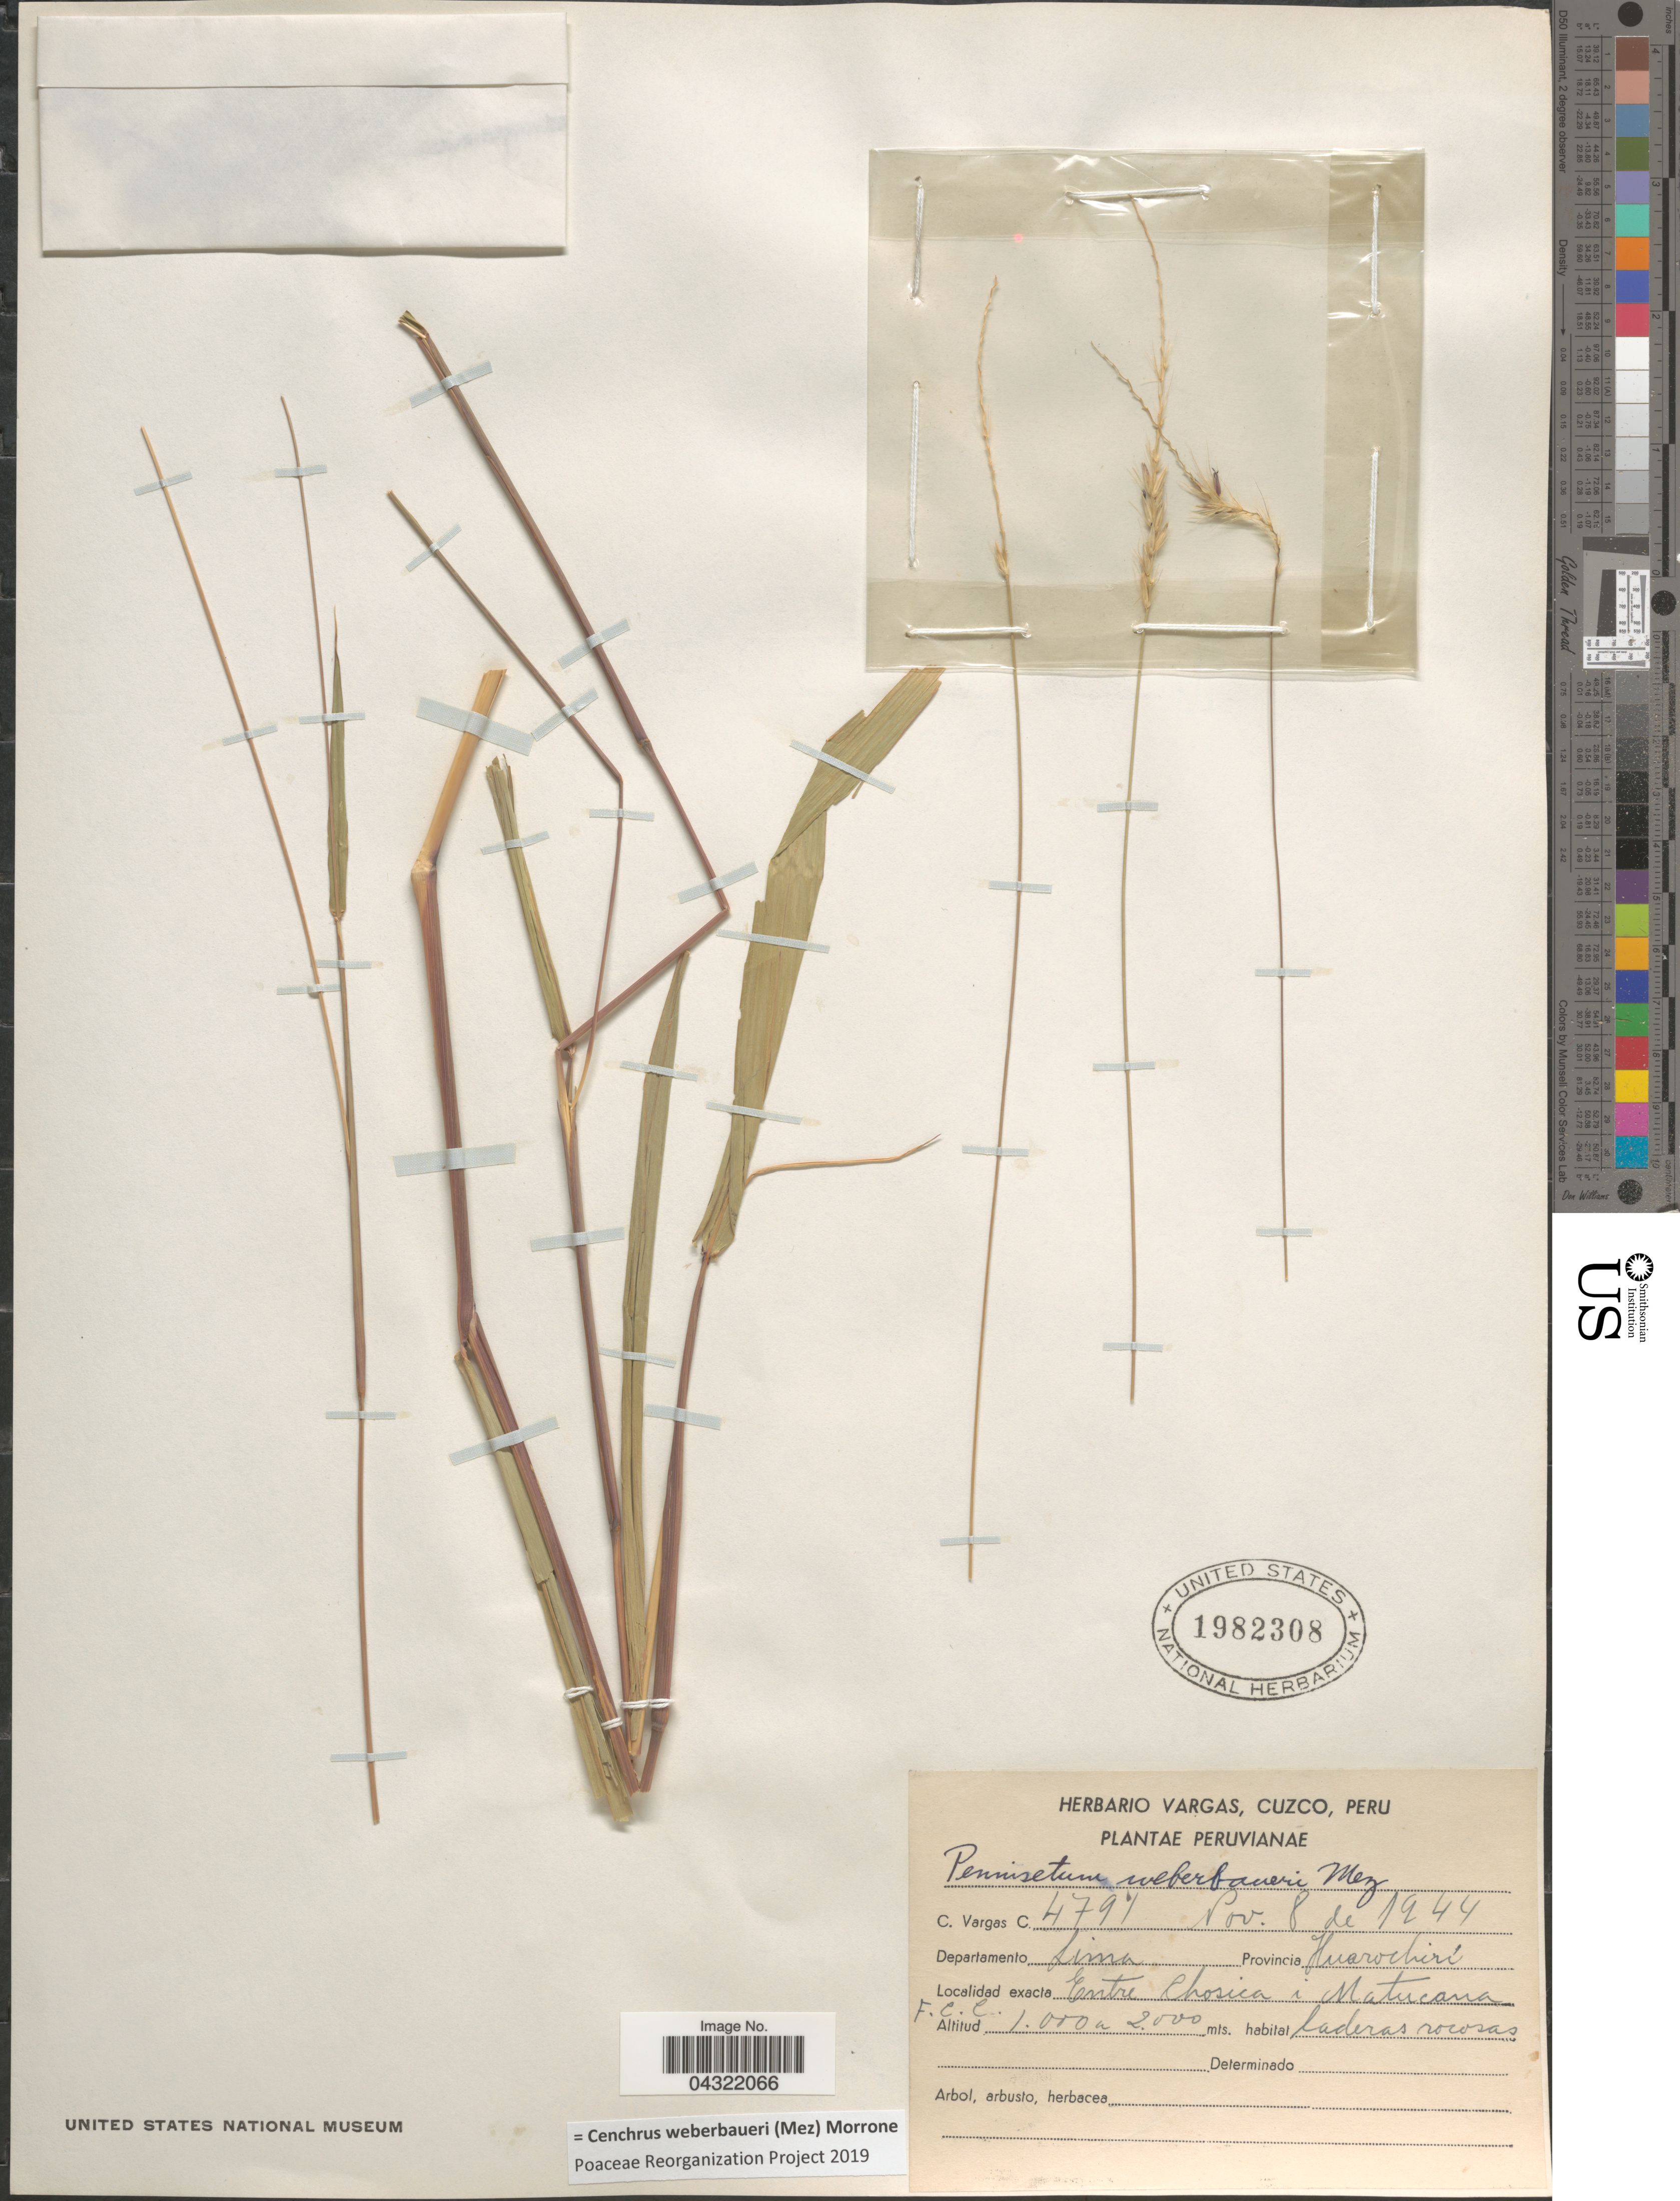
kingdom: Plantae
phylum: Tracheophyta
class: Liliopsida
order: Poales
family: Poaceae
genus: Cenchrus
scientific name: Cenchrus weberbaueri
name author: (Mez) Morrone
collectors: C. Vargas Calderón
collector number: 4791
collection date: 1944-11-08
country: Peru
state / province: Lima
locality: Departamento Lima. Provincia Huarochirí. Entre Chosica i Matucana.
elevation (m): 1000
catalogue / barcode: US 1982308